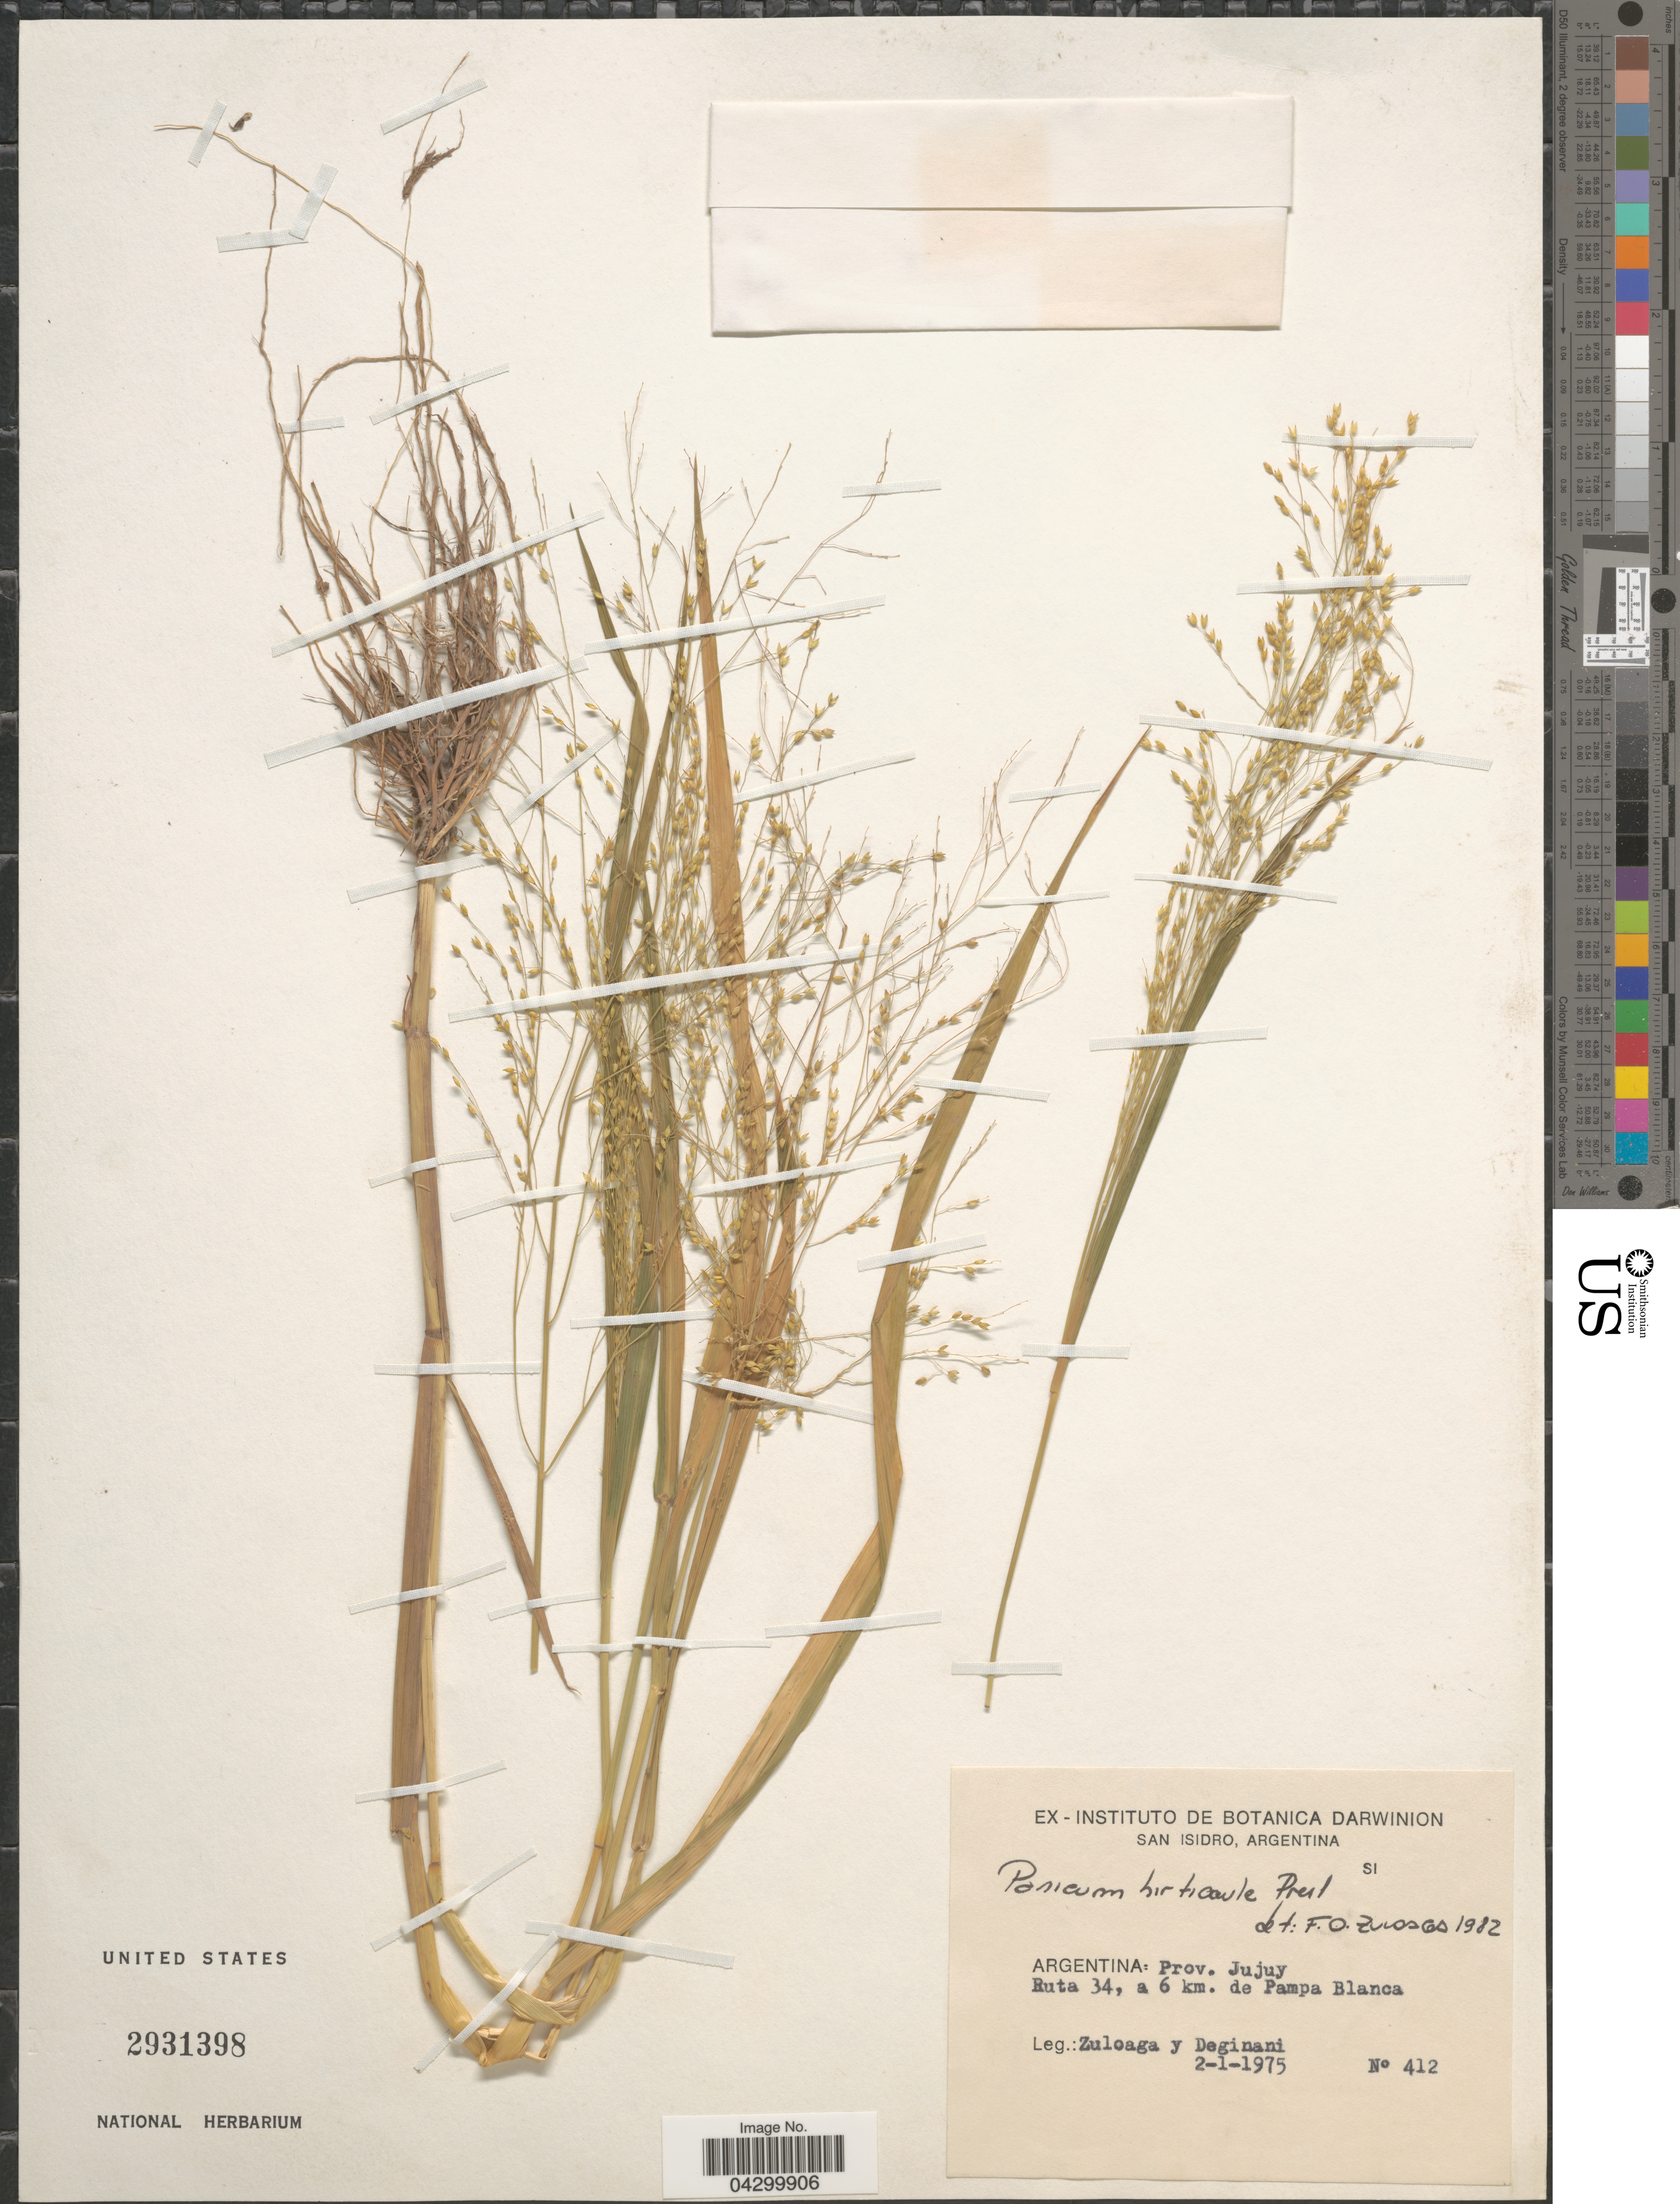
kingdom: Plantae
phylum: Tracheophyta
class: Liliopsida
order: Poales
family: Poaceae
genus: Panicum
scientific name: Panicum hirticaule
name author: J. Presl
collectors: -- Zuloaga & Deginani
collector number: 412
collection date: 1975-01-02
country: Argentina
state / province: Jujuy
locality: San Isidro. Prov. Jujuy. Ruta 34, a 6 km. de Pampa Blanca.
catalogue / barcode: US 2931398